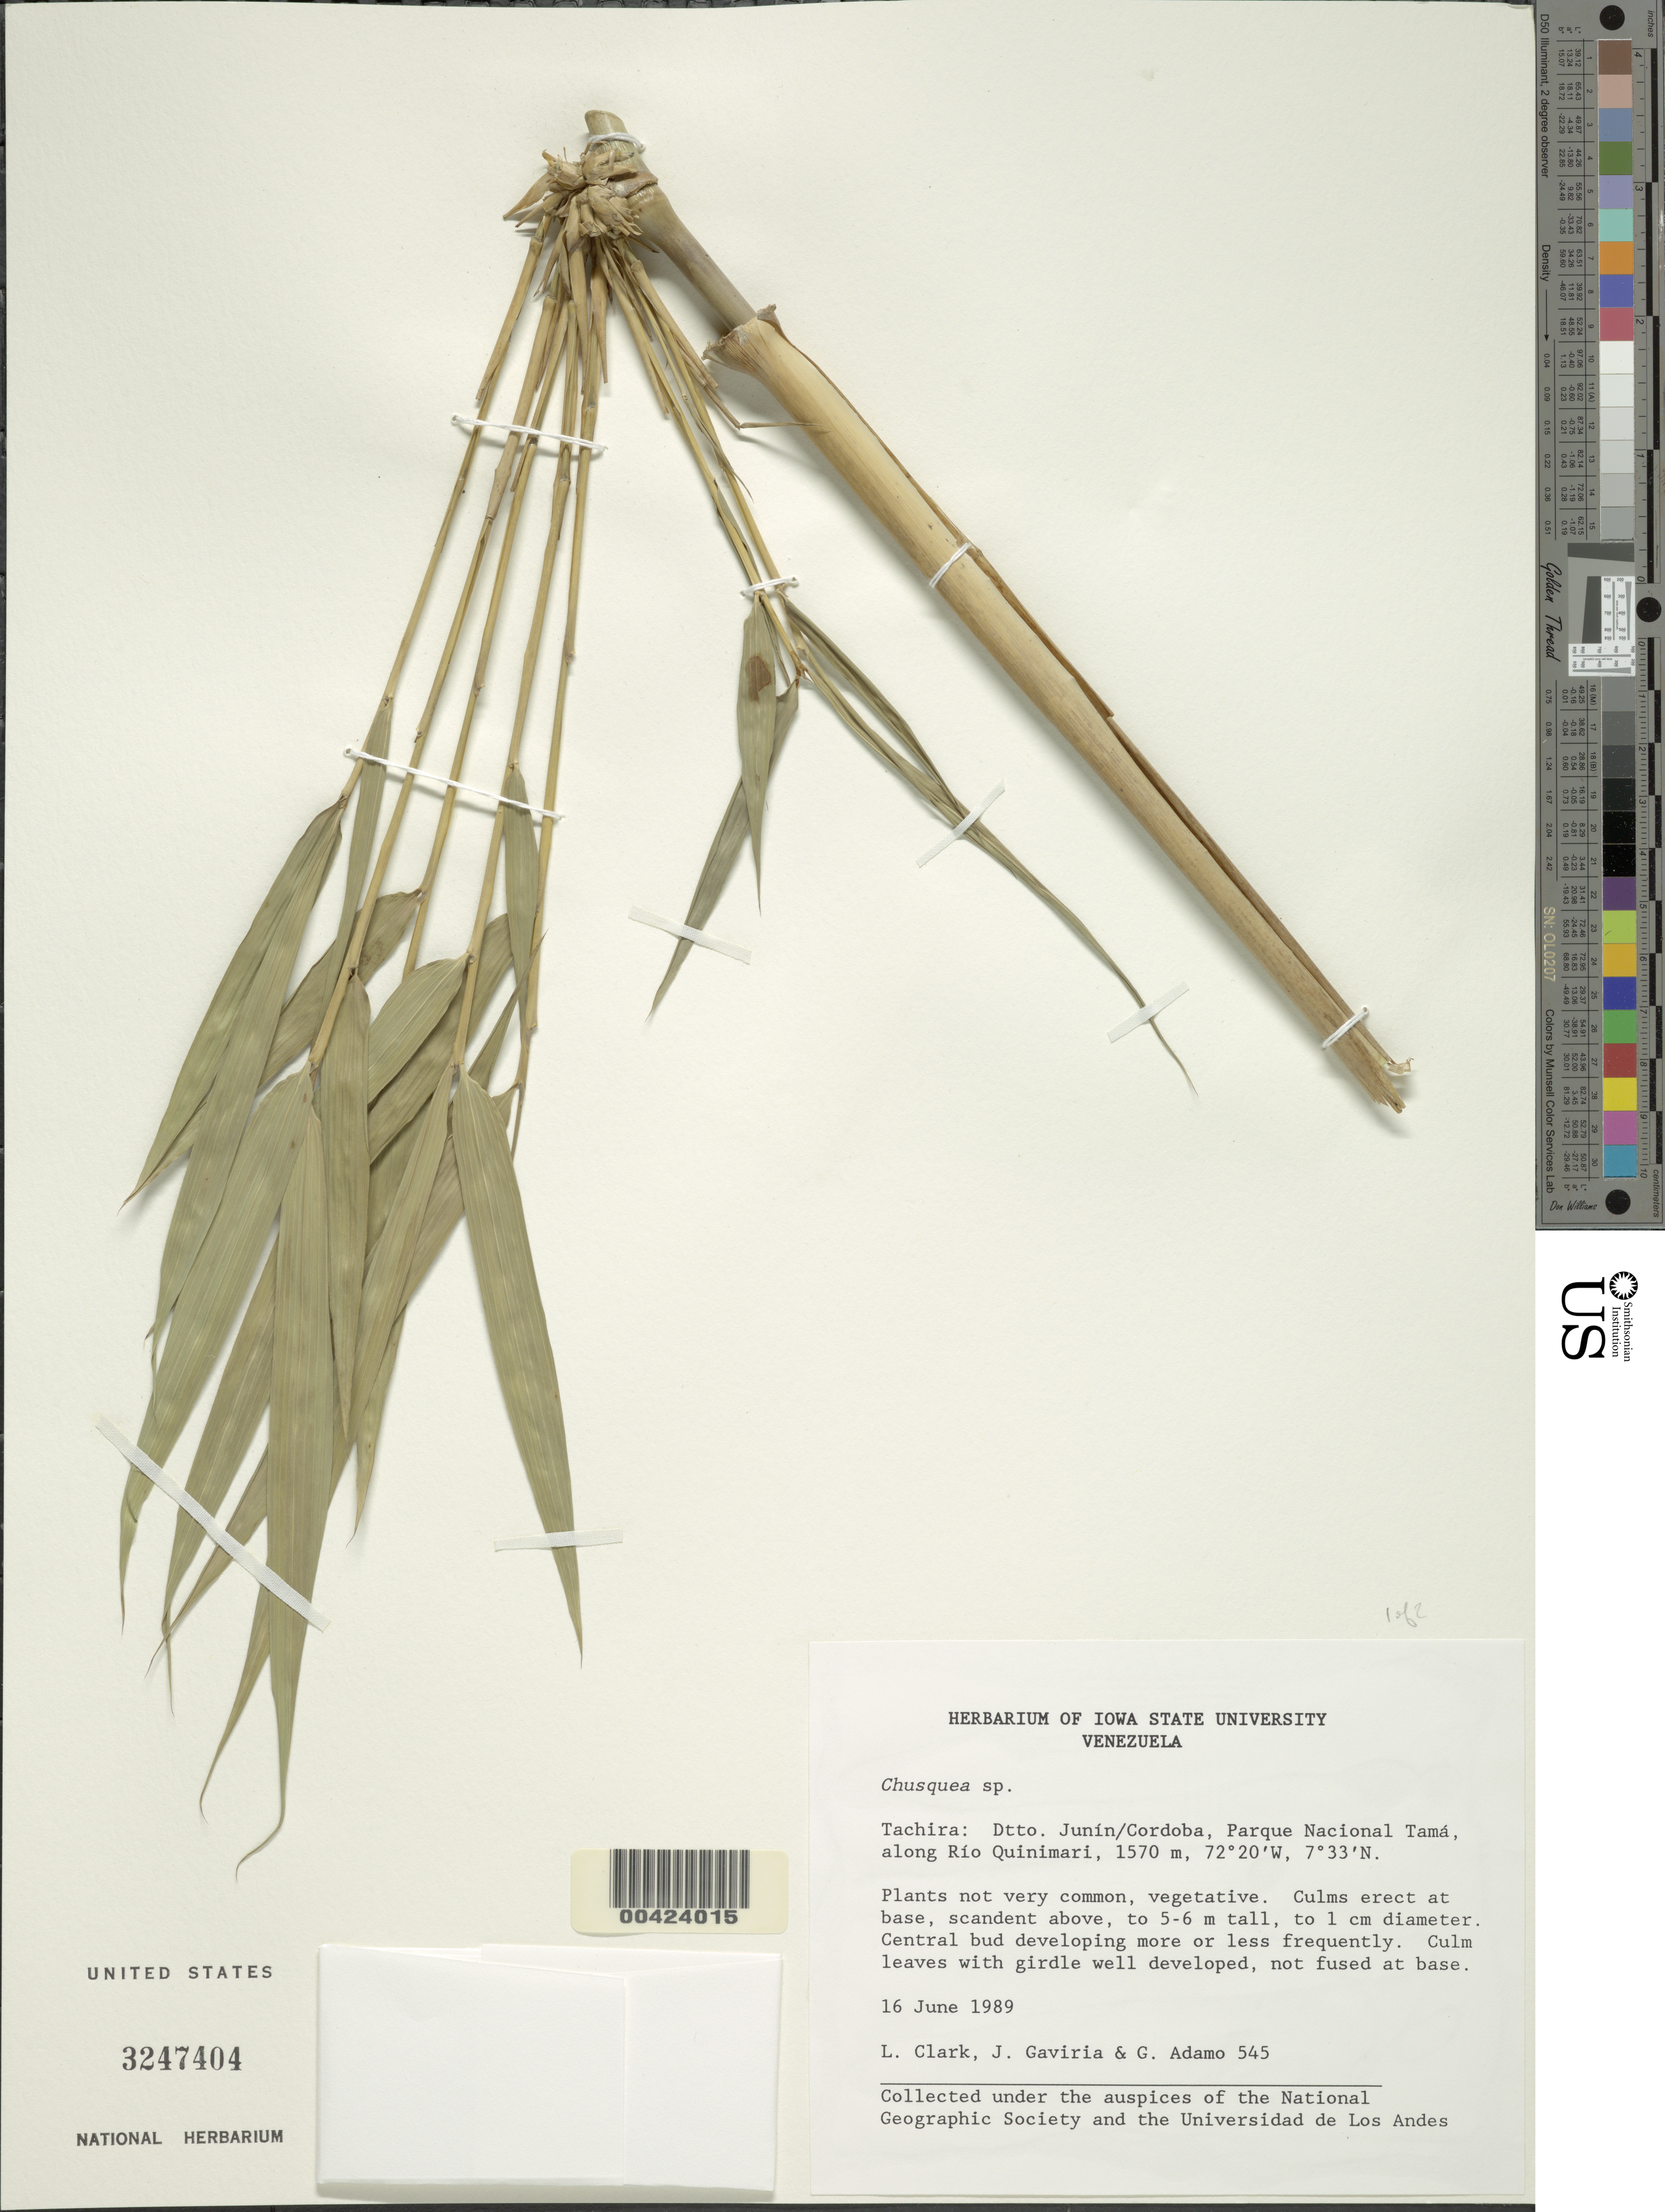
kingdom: Plantae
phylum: Tracheophyta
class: Liliopsida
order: Poales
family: Poaceae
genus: Chusquea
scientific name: Chusquea sp.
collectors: L. G. Clark, J. Gaviria & G. Adamo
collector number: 545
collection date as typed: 16 Jun 1989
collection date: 1989-06-16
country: Venezuela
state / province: Tachira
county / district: Junin / Cordoba Dtto.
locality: Parque nacional tama; along rio quinimari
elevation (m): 1570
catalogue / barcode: US 3247404